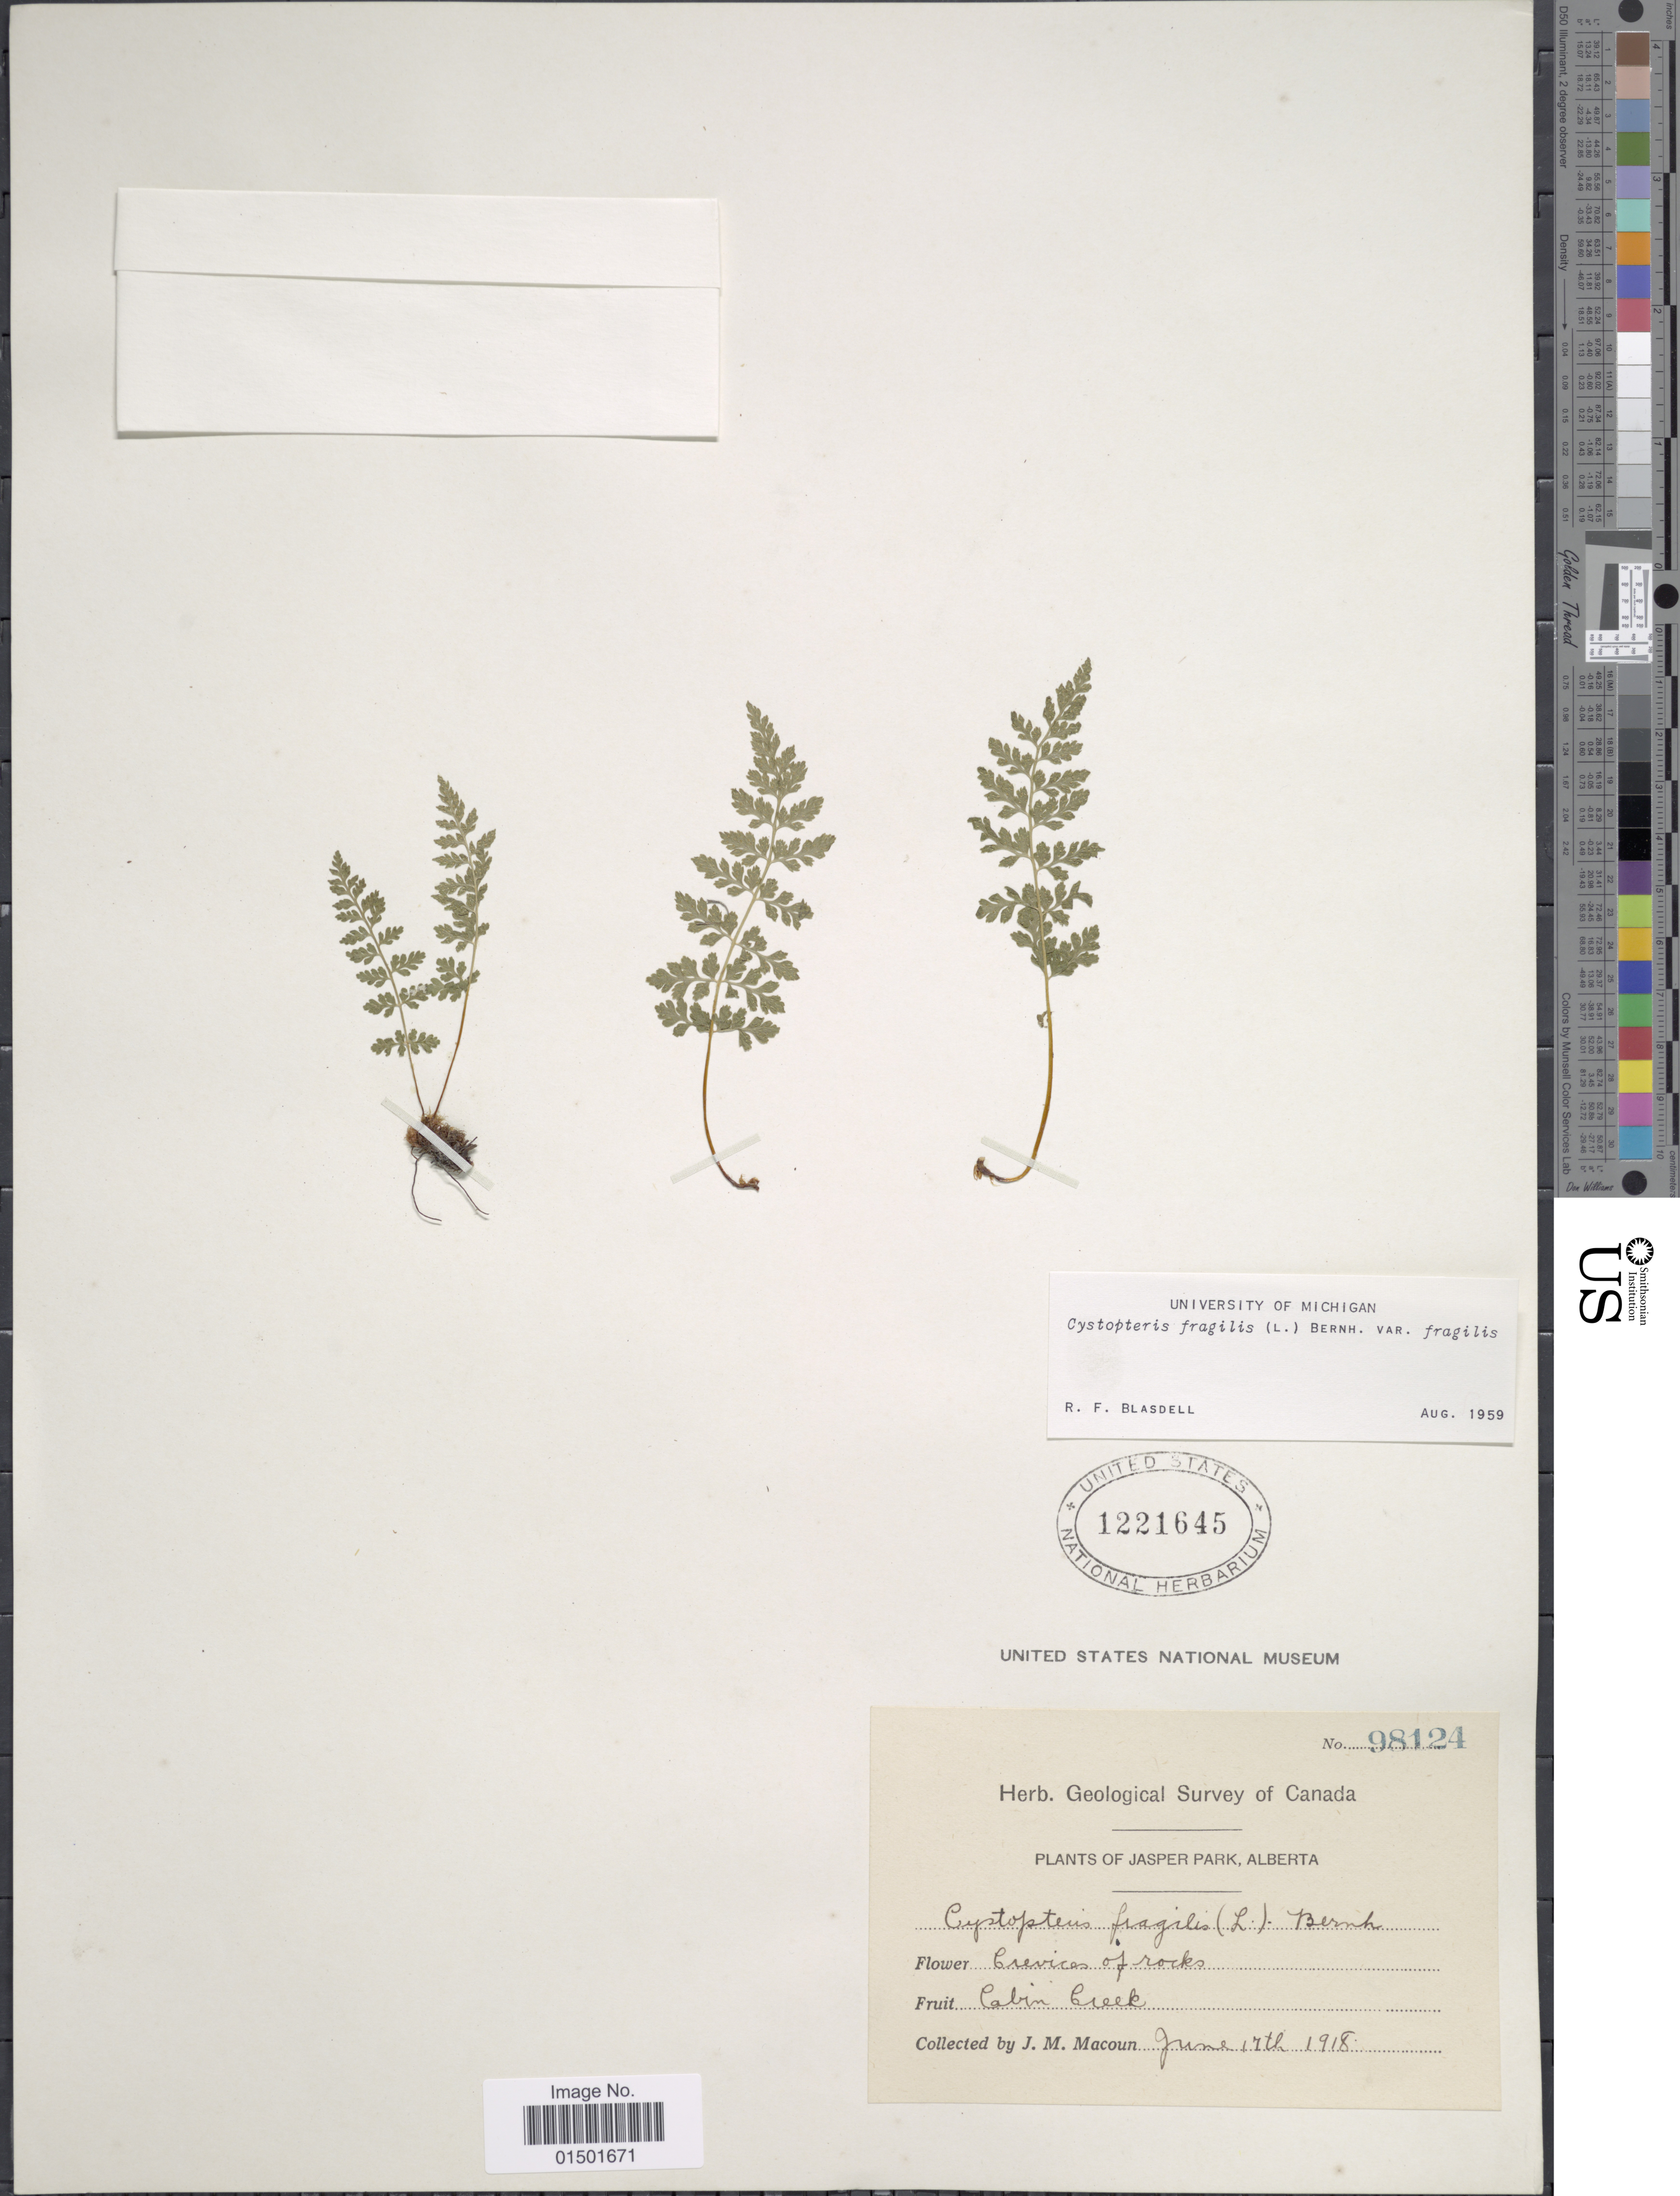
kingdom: Plantae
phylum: Tracheophyta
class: Polypodiopsida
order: Polypodiales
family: Cystopteridaceae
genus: Cystopteris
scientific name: Cystopteris fragilis var. fragilis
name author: (L.) Bernh.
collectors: J. M. Macoun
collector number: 98124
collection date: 1918-06-17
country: Canada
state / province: Alberta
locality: Jasper Park. Cabin Creek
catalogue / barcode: US 1221645